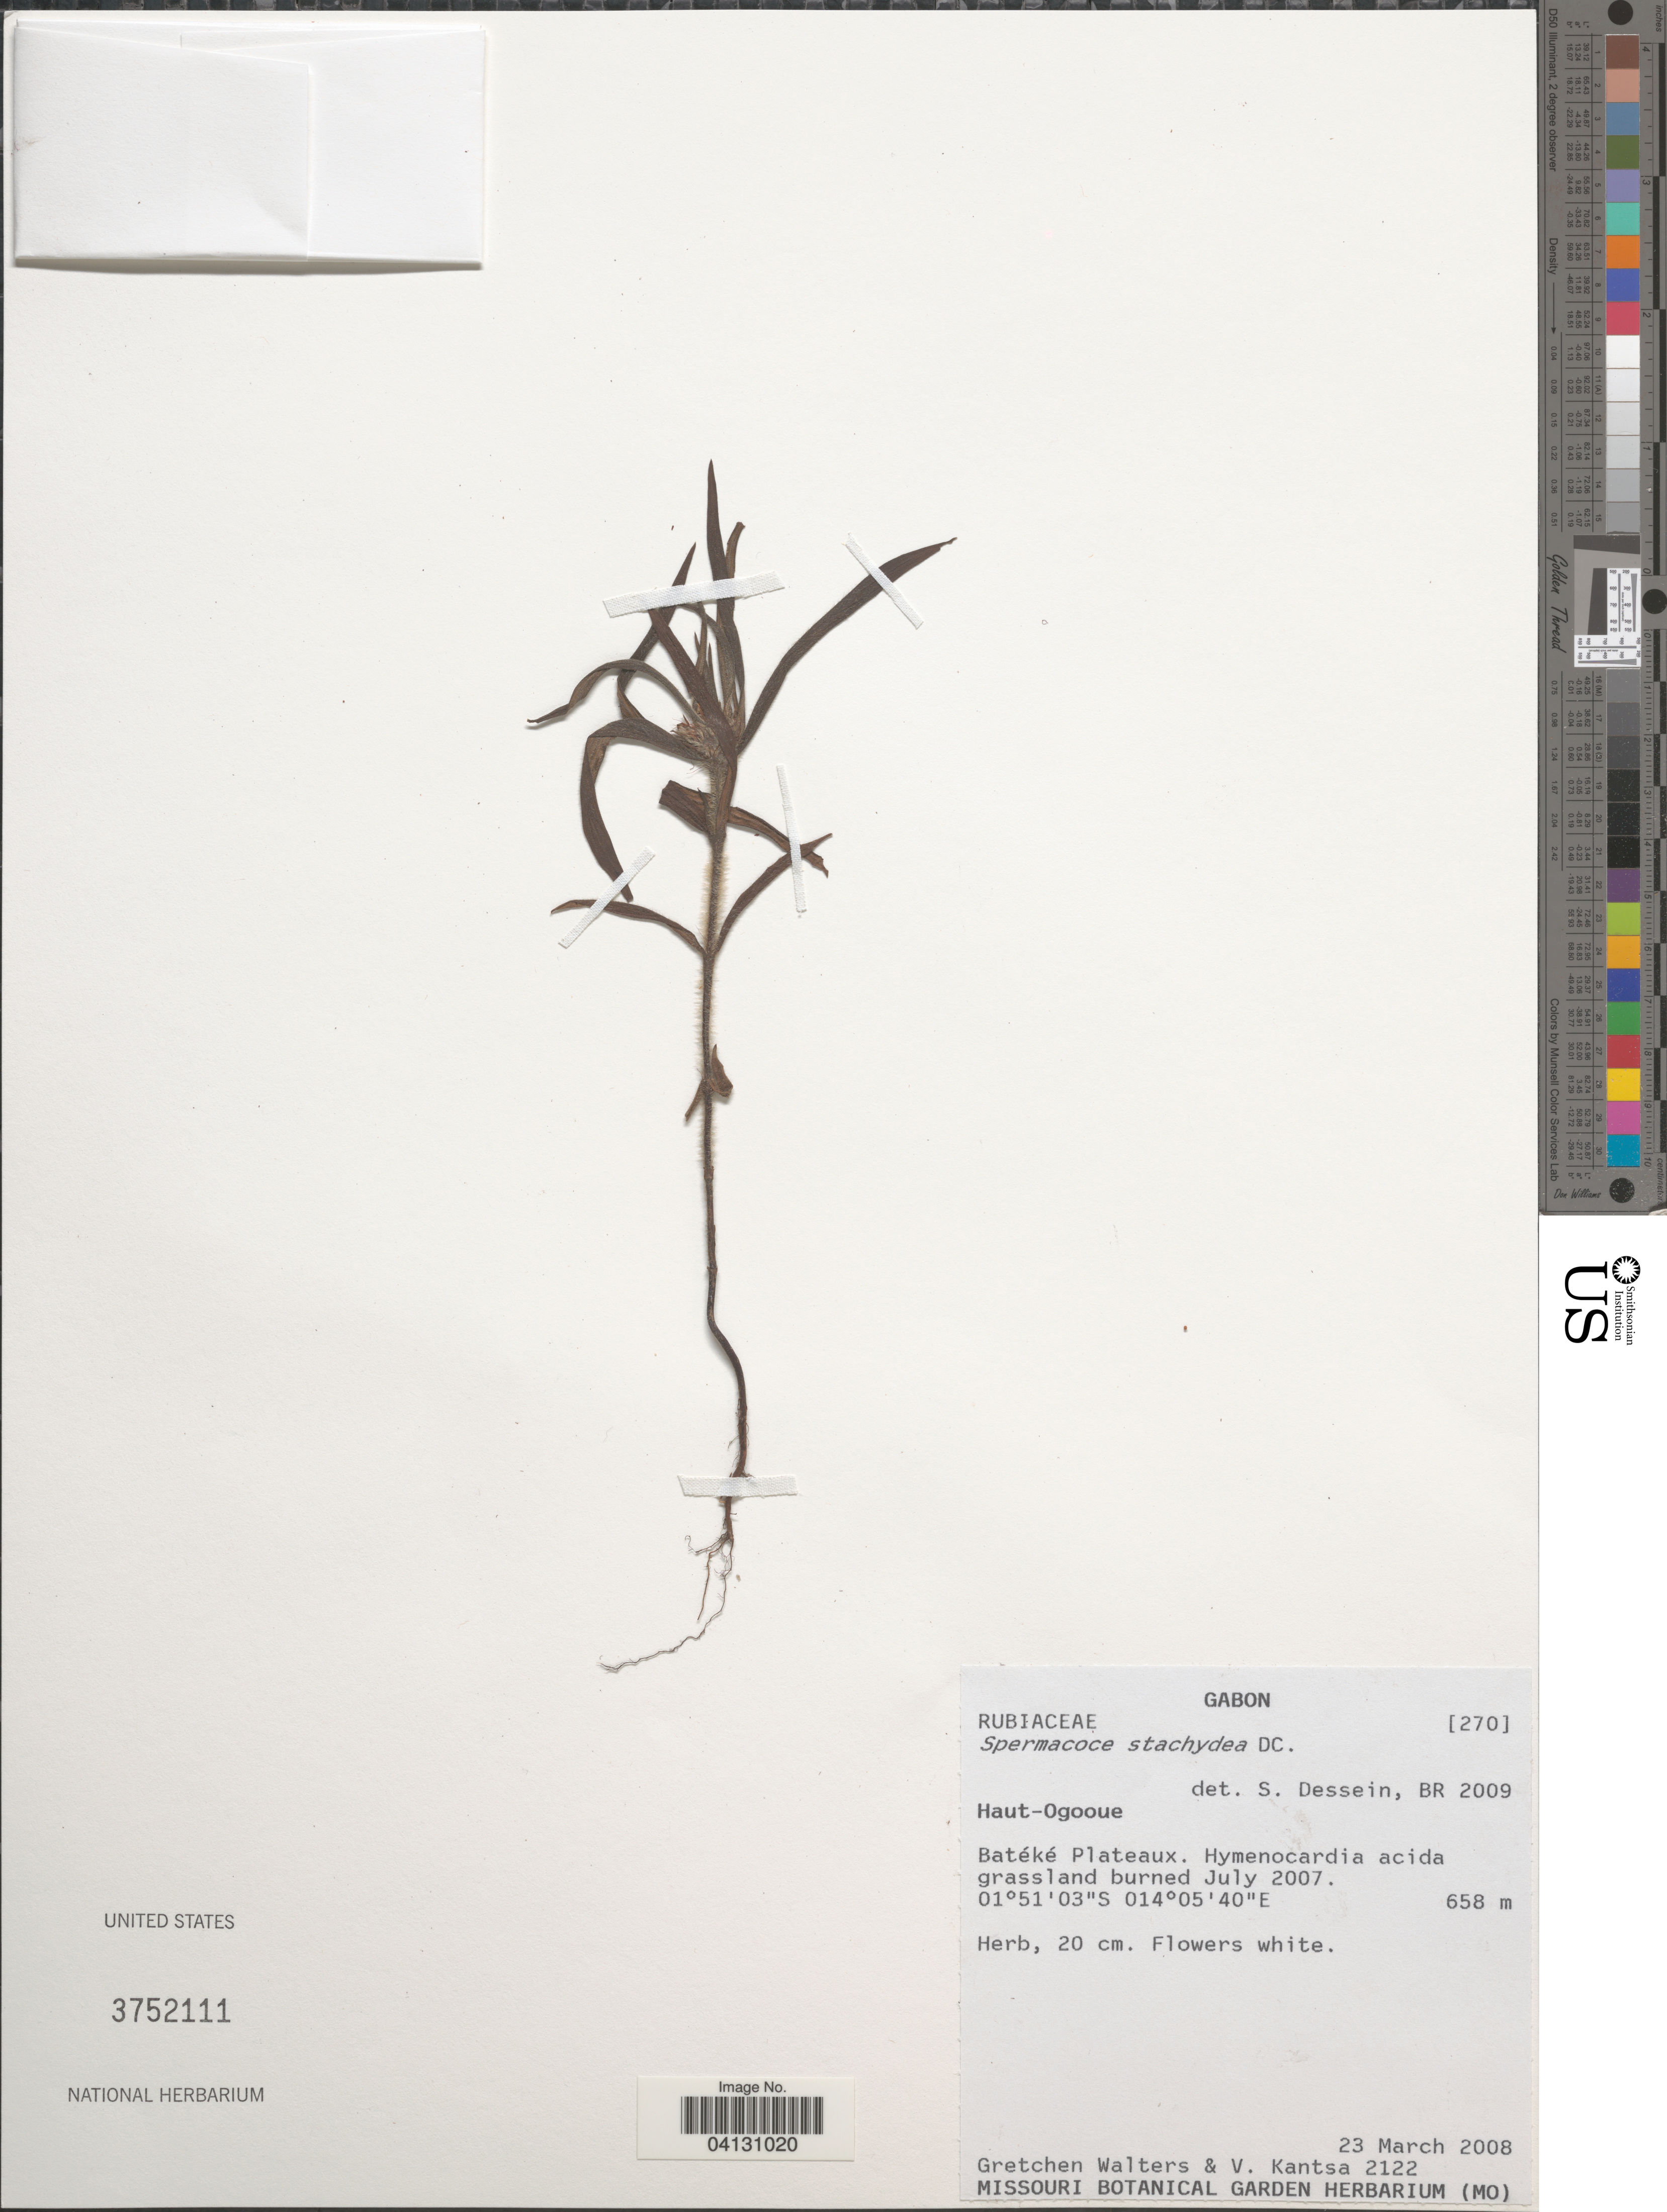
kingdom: Plantae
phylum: Tracheophyta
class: Magnoliopsida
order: Gentianales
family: Rubiaceae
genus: Spermacoce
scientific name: Spermacoce stachydea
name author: DC.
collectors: G. Walters & V. Kantsa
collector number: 2122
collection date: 2008-03-23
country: Gabon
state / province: Haut-Ogooue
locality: Batéké Plateaux.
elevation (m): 658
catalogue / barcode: US 3752111